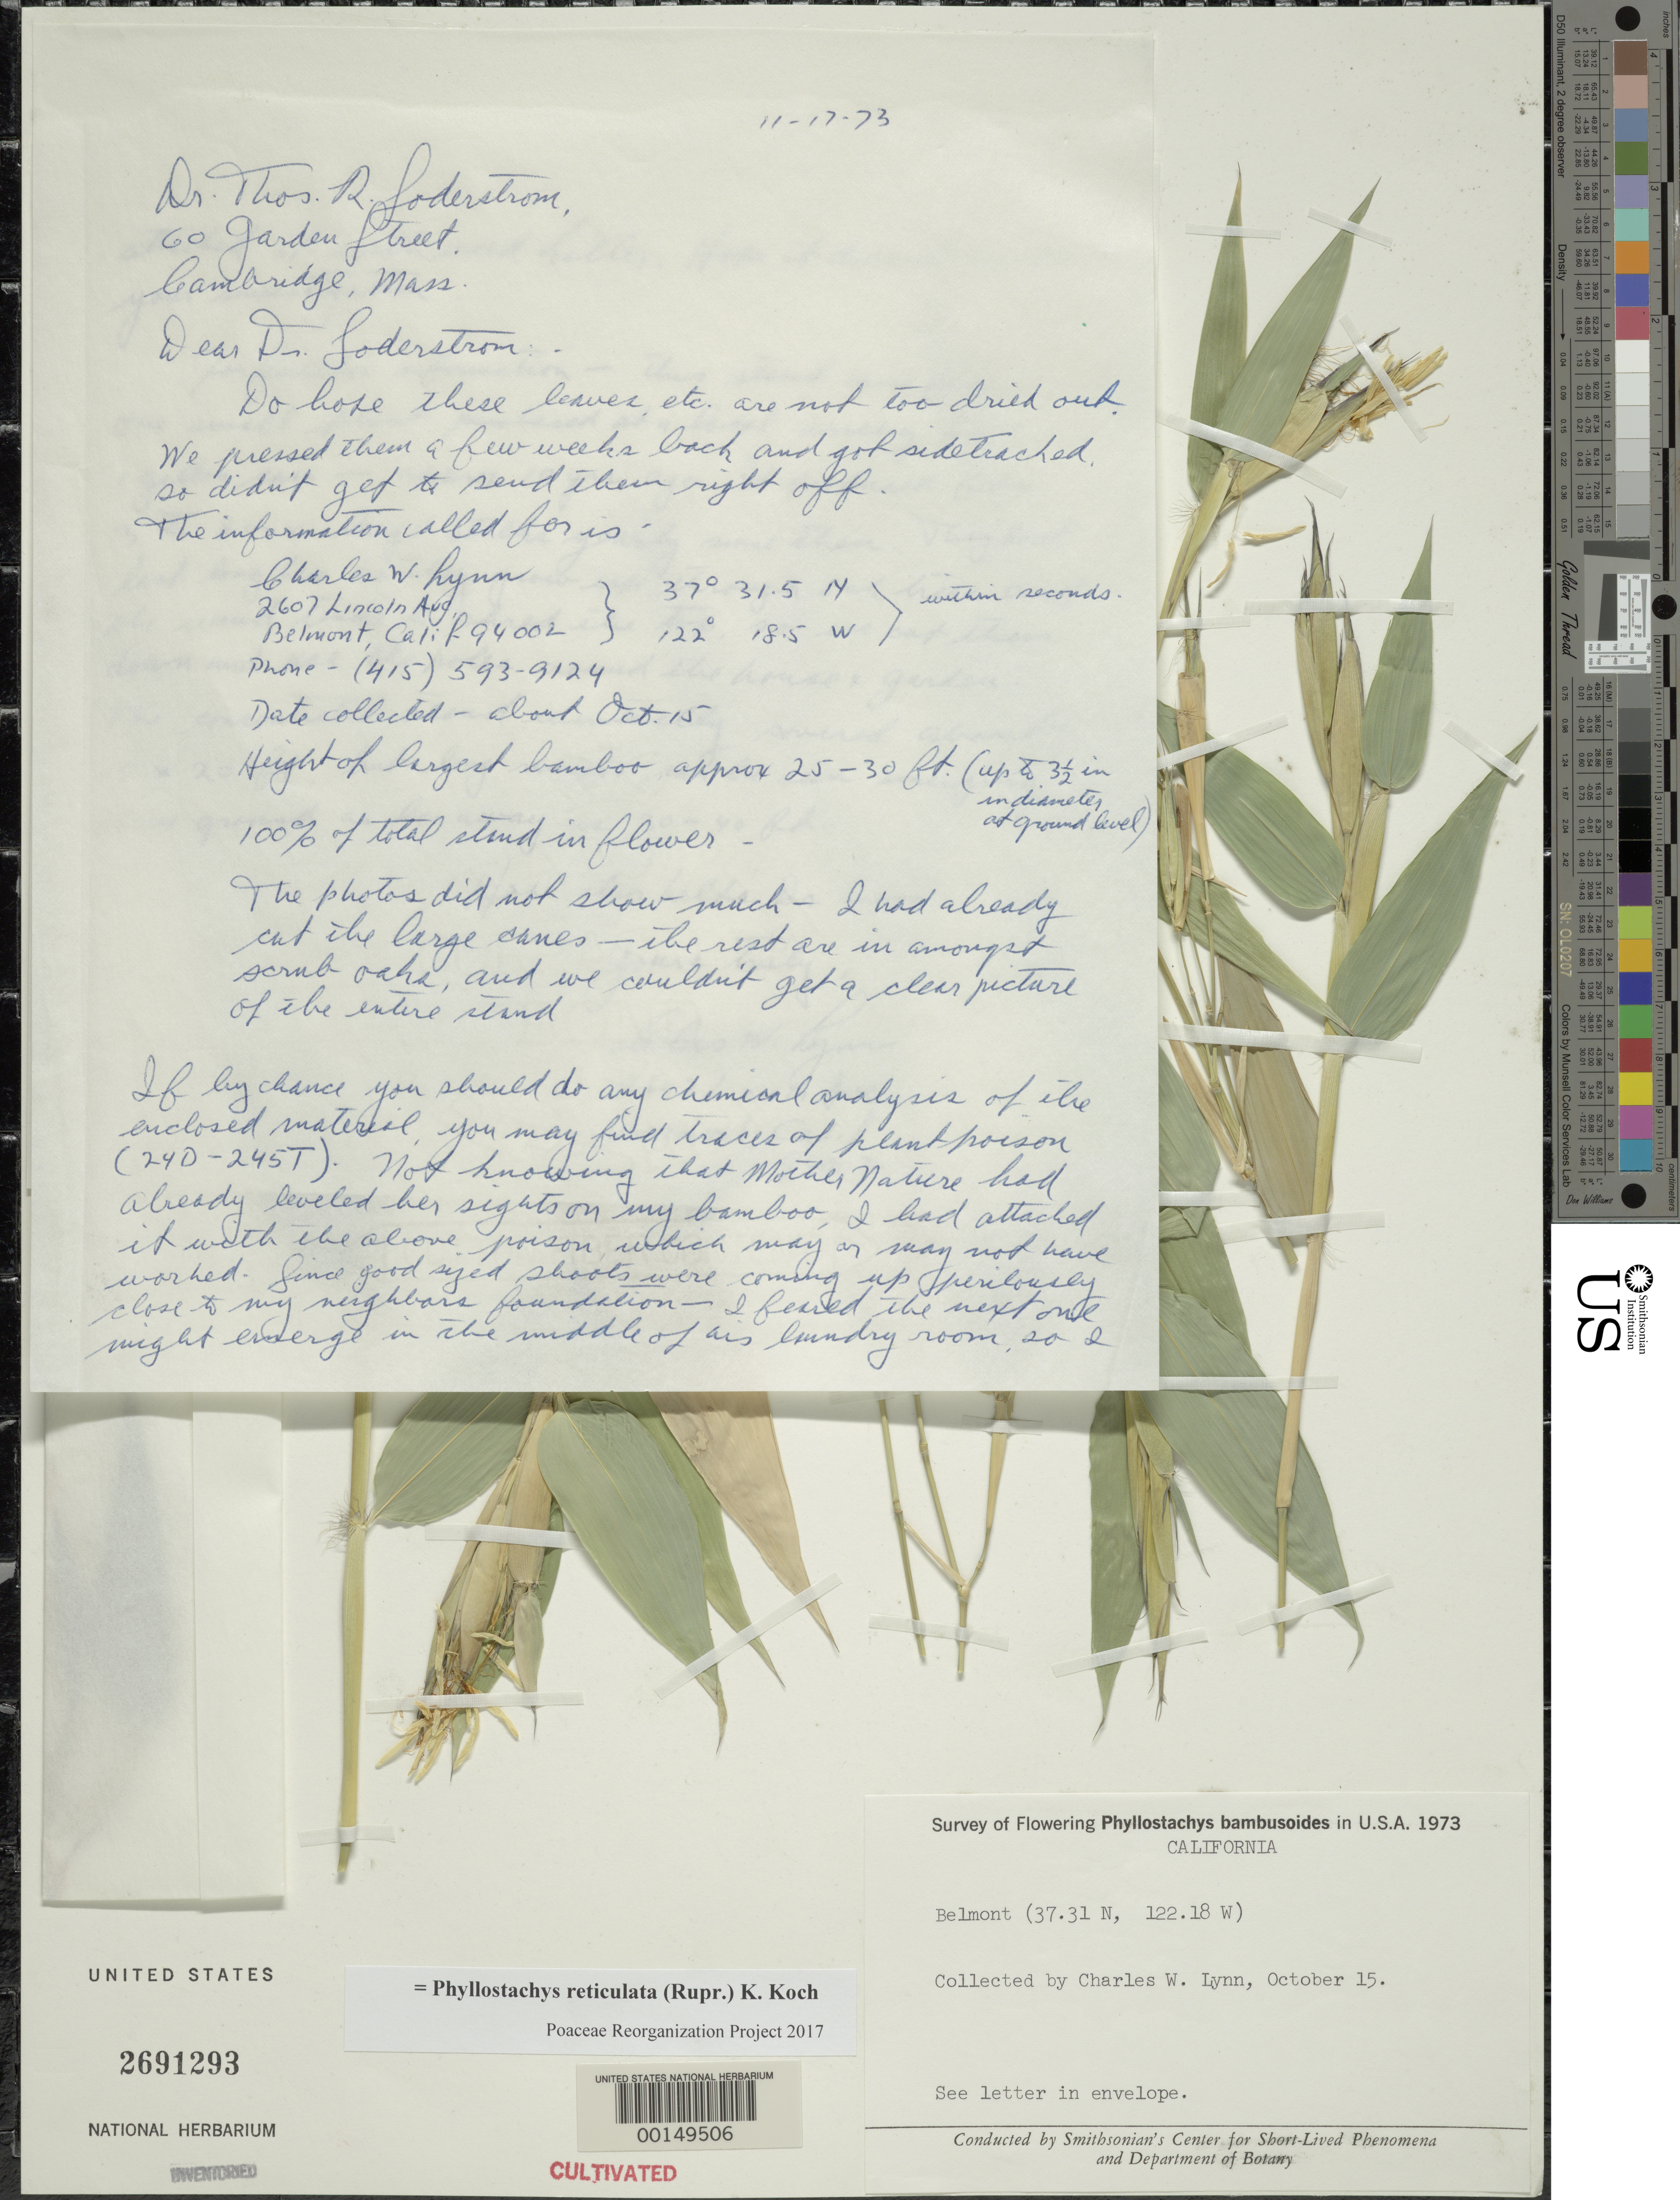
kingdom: Plantae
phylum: Tracheophyta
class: Liliopsida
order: Poales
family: Poaceae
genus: Phyllostachys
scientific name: Phyllostachys reticulata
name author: (Rupr.) K. Koch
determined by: Poaceae Reorganization Project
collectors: C. Lynn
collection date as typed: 15 Oct 1973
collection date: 1973-10-15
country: United States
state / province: California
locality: Belmont, lat. 37.31n: long. 122.18w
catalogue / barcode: US 2691293